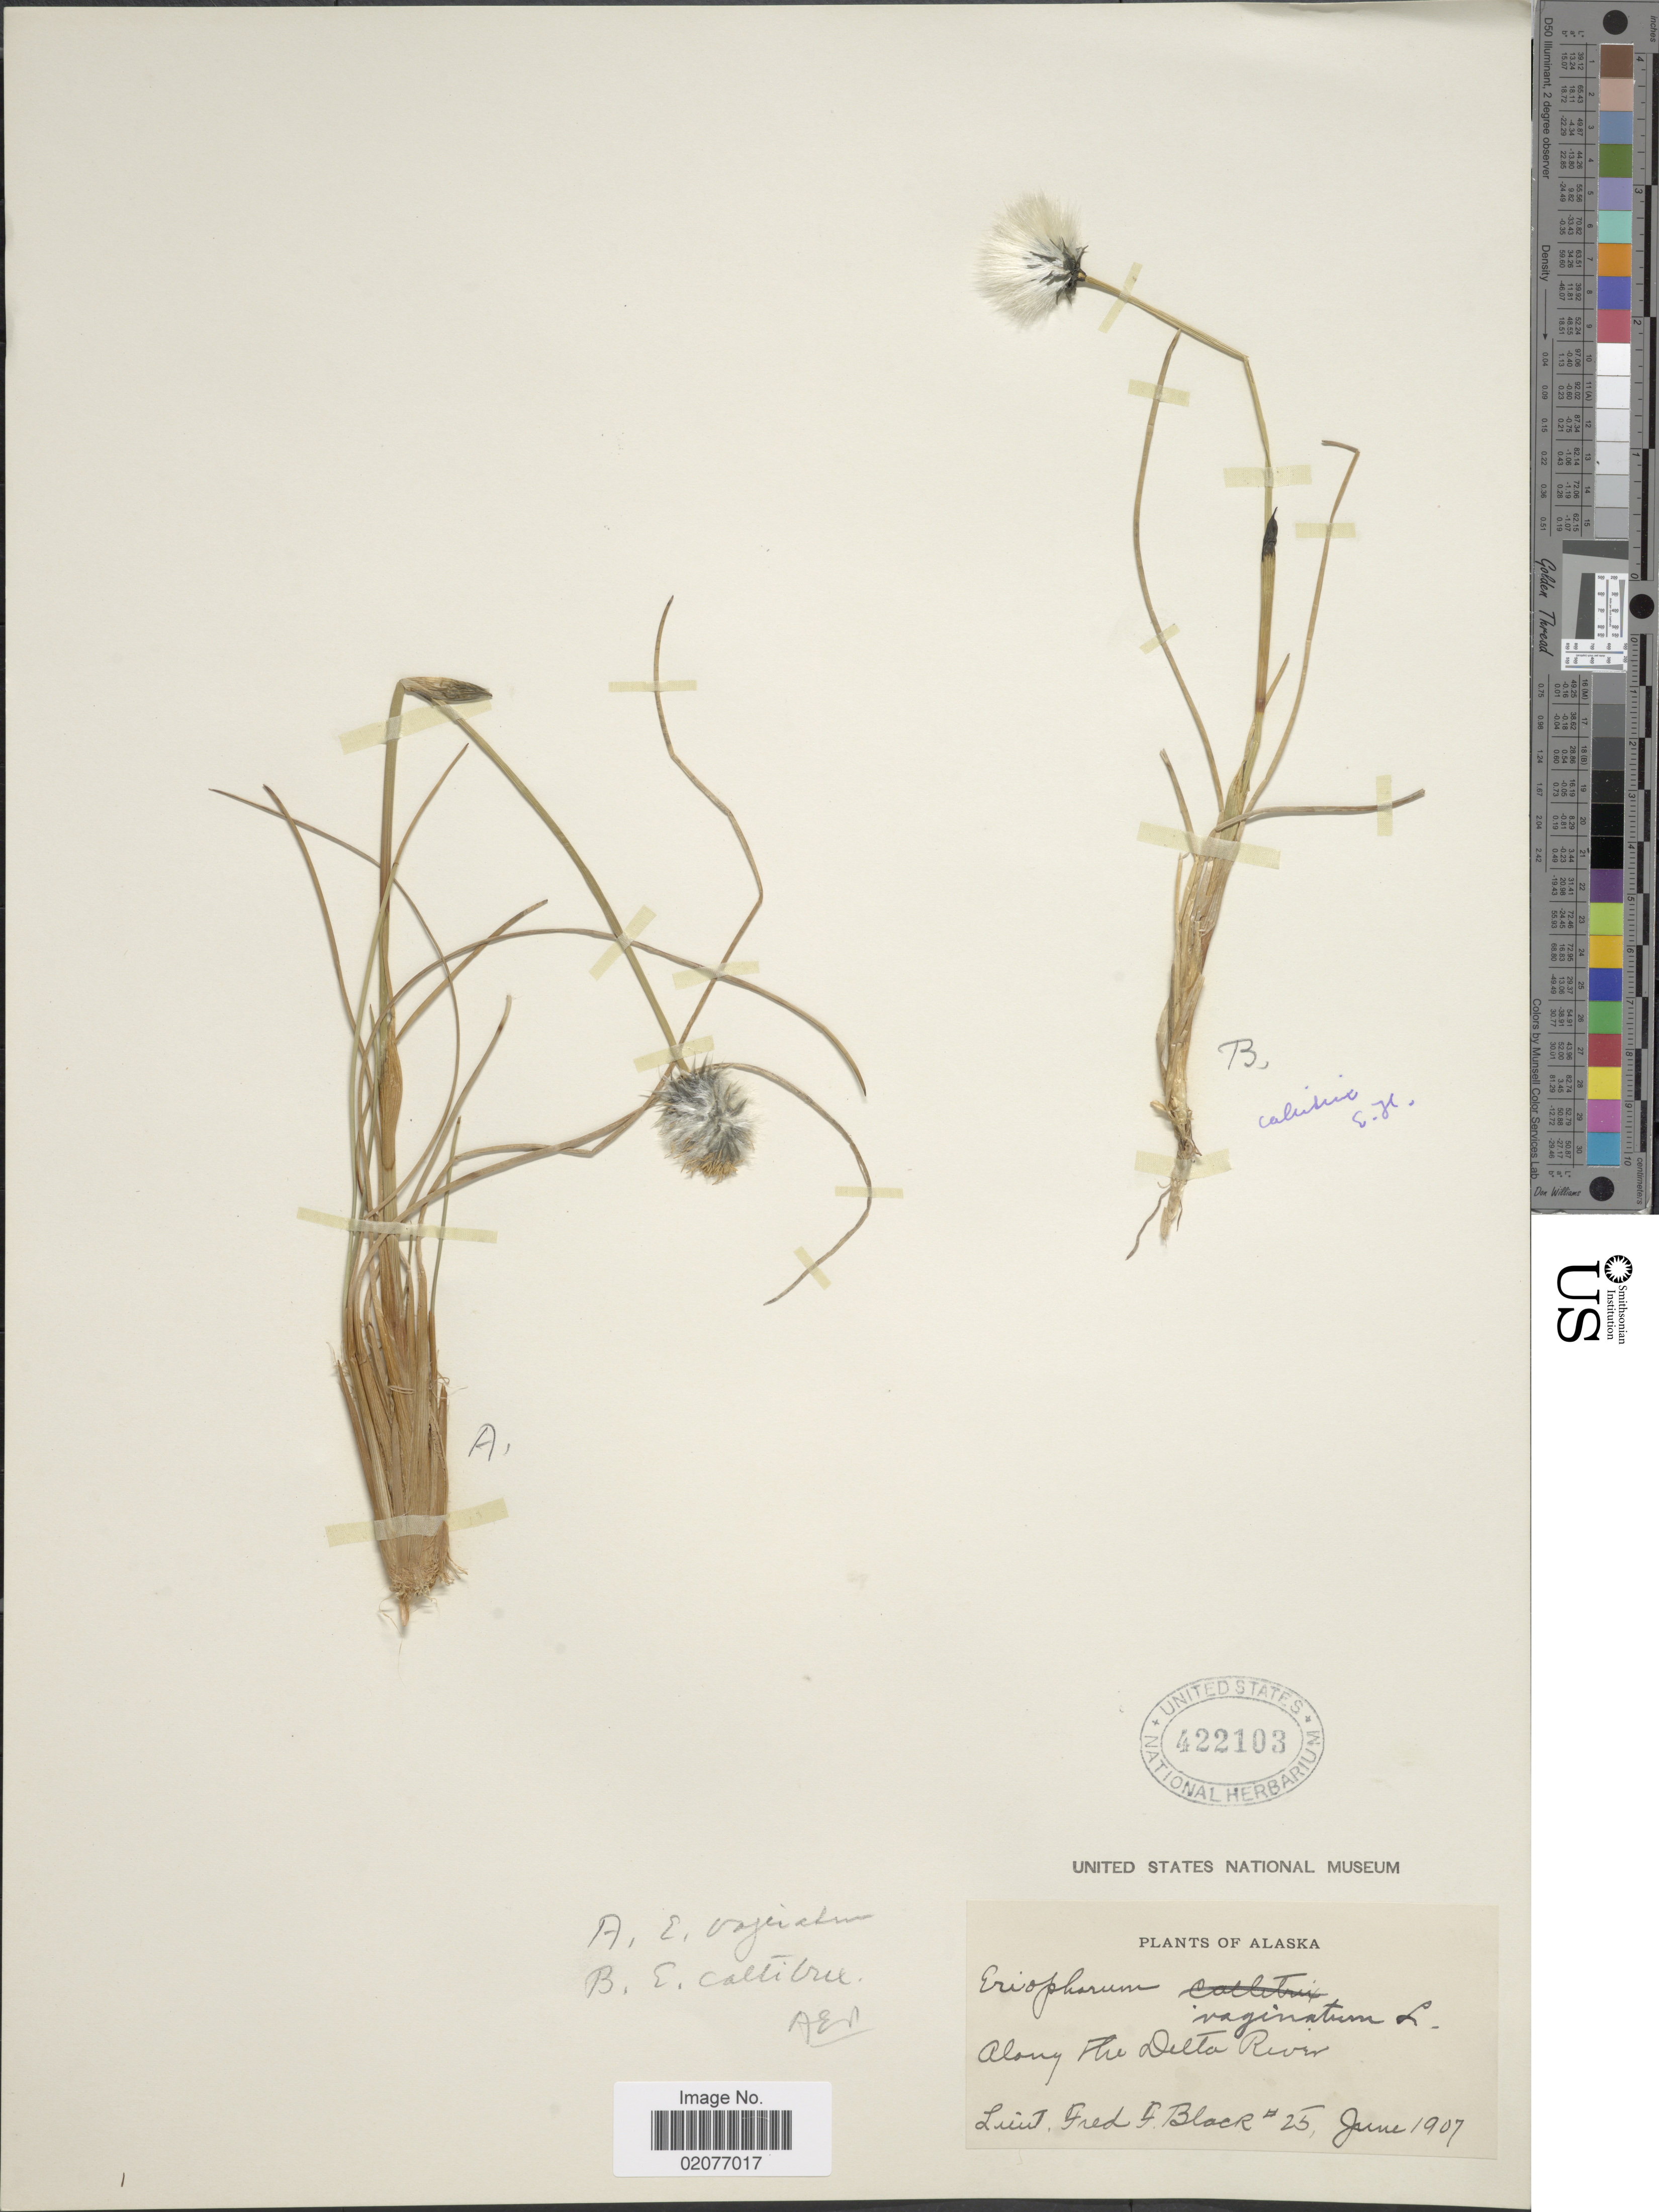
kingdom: Plantae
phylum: Tracheophyta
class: Liliopsida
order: Poales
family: Cyperaceae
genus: Eriophorum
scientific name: Eriophorum callitrix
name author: Cham. ex C.A. Mey.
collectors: F. Black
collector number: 25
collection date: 1907-06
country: United States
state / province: Alaska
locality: Along the Delta River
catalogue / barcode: US 422103